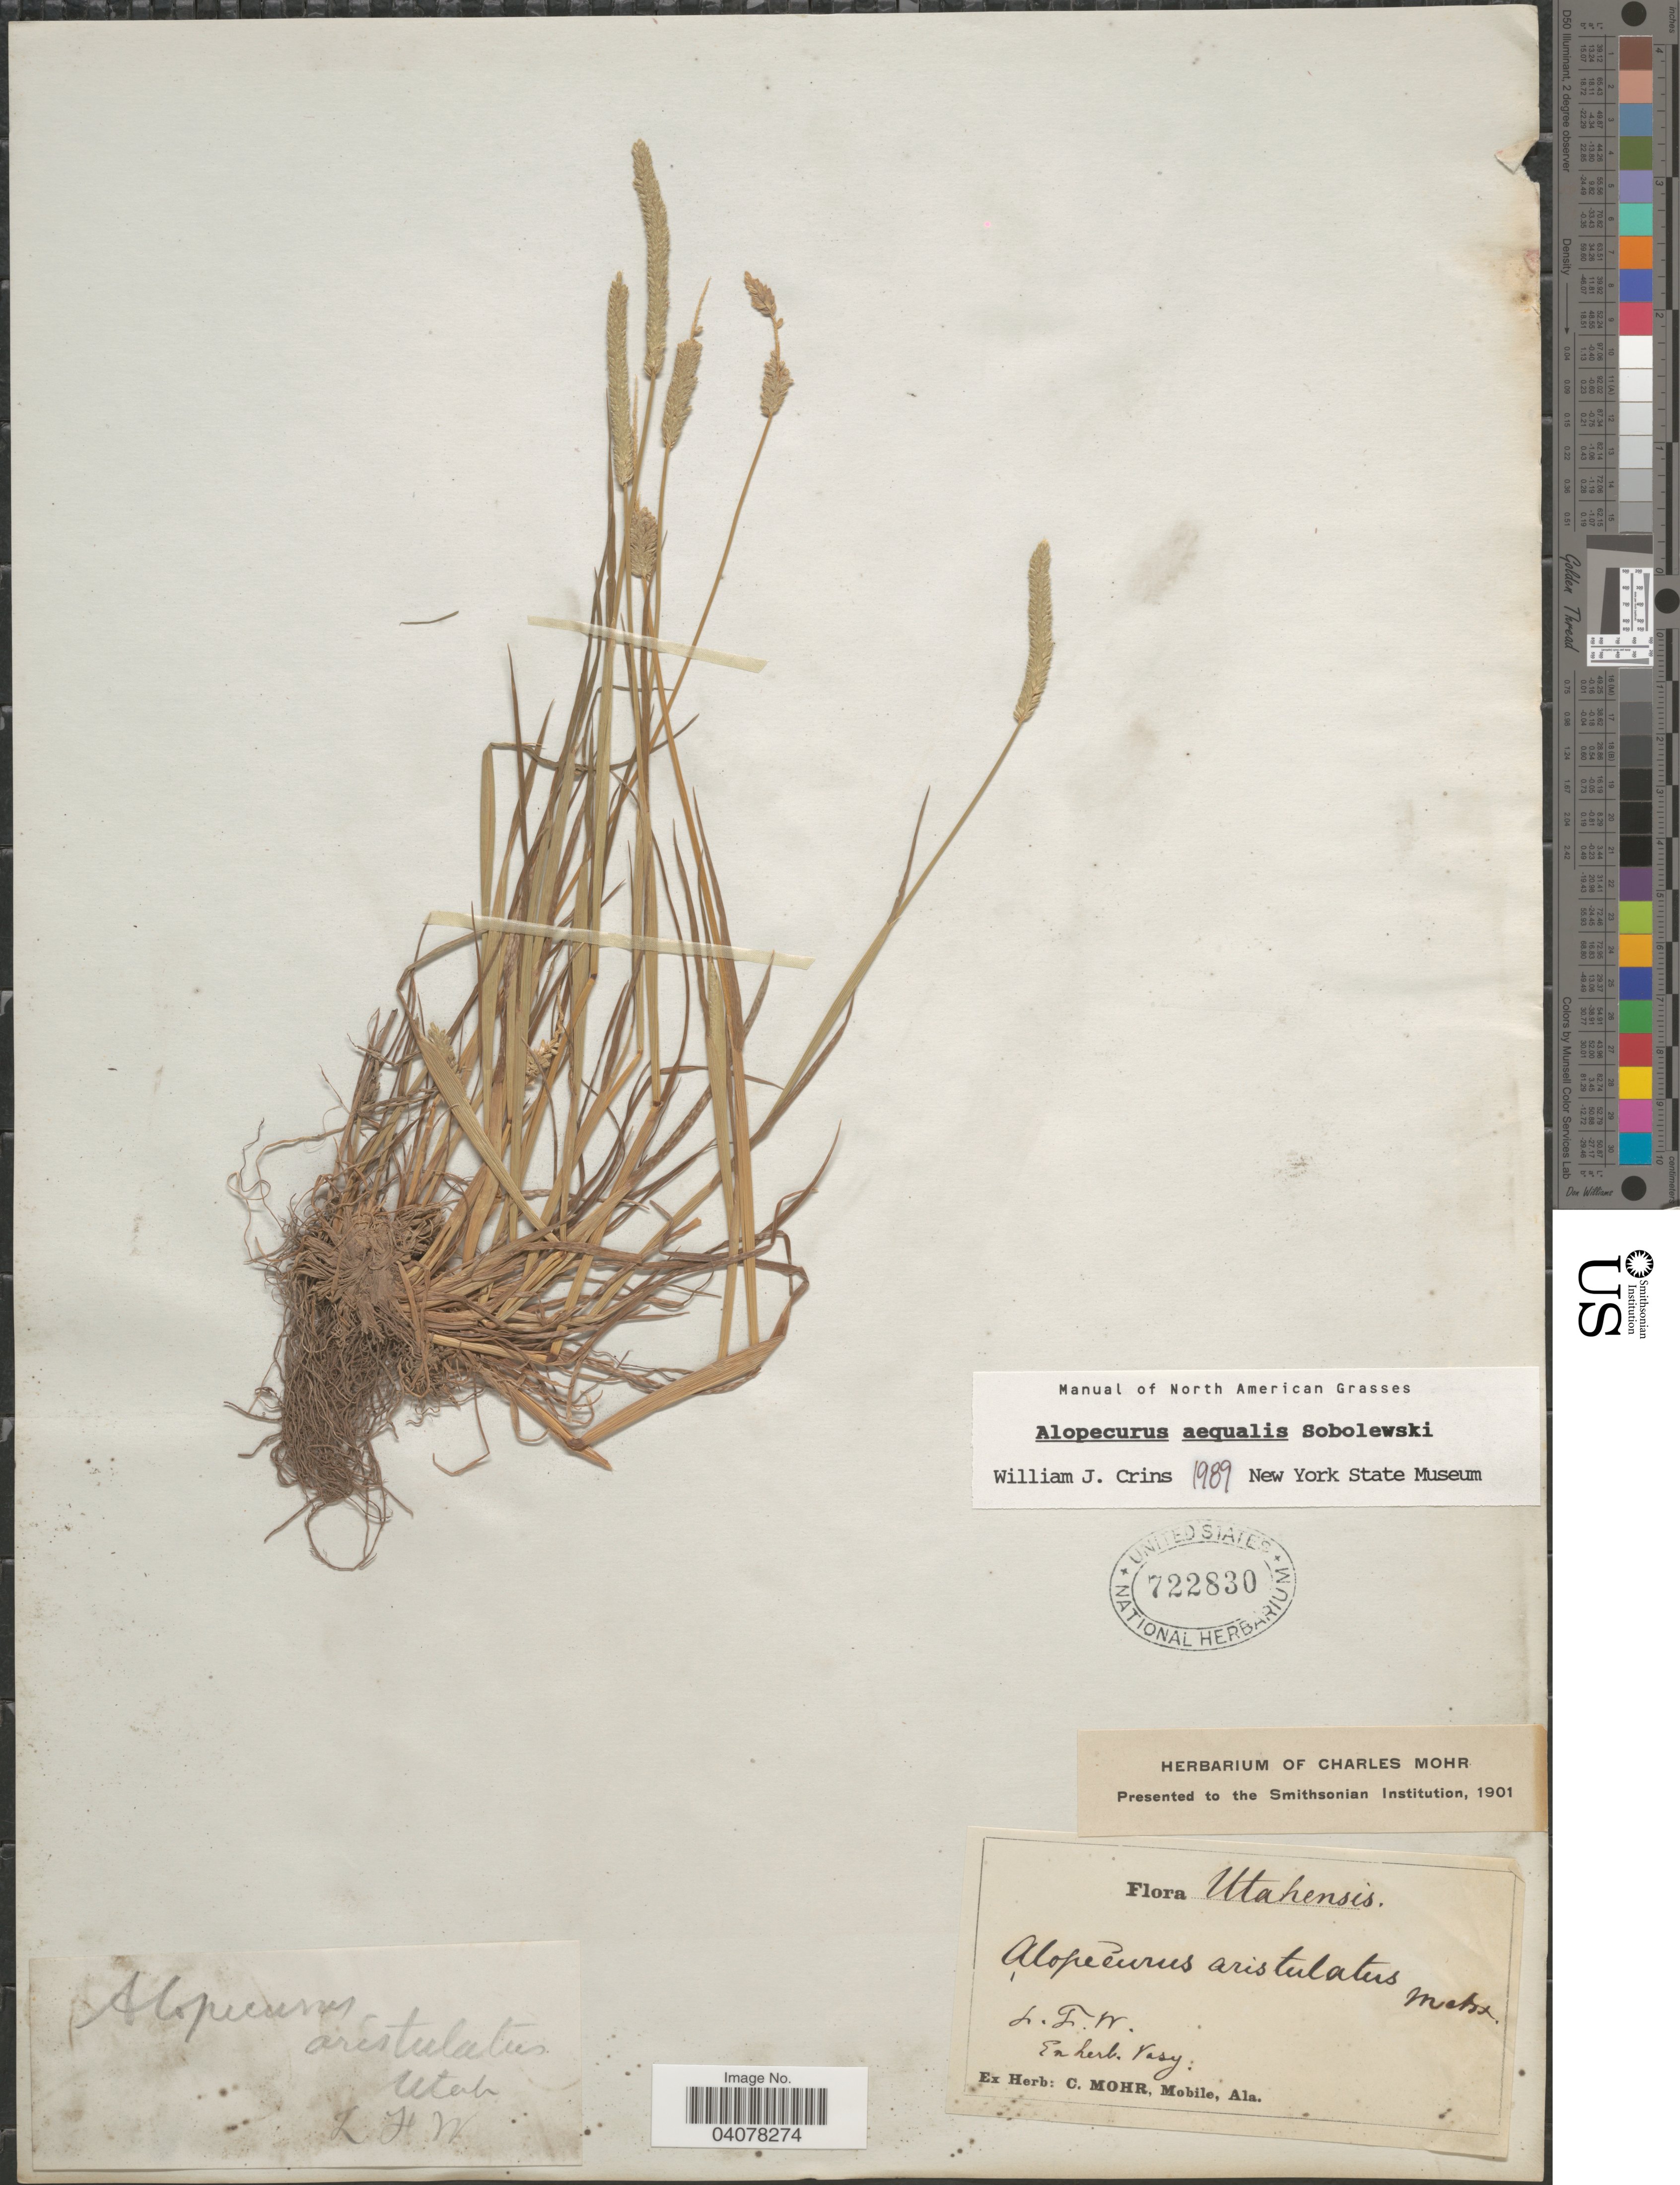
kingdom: Plantae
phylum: Tracheophyta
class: Liliopsida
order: Poales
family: Poaceae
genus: Alopecurus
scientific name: Alopecurus aequalis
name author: Sobol.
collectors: L. F. W.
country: United States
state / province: Utah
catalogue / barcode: US 722830